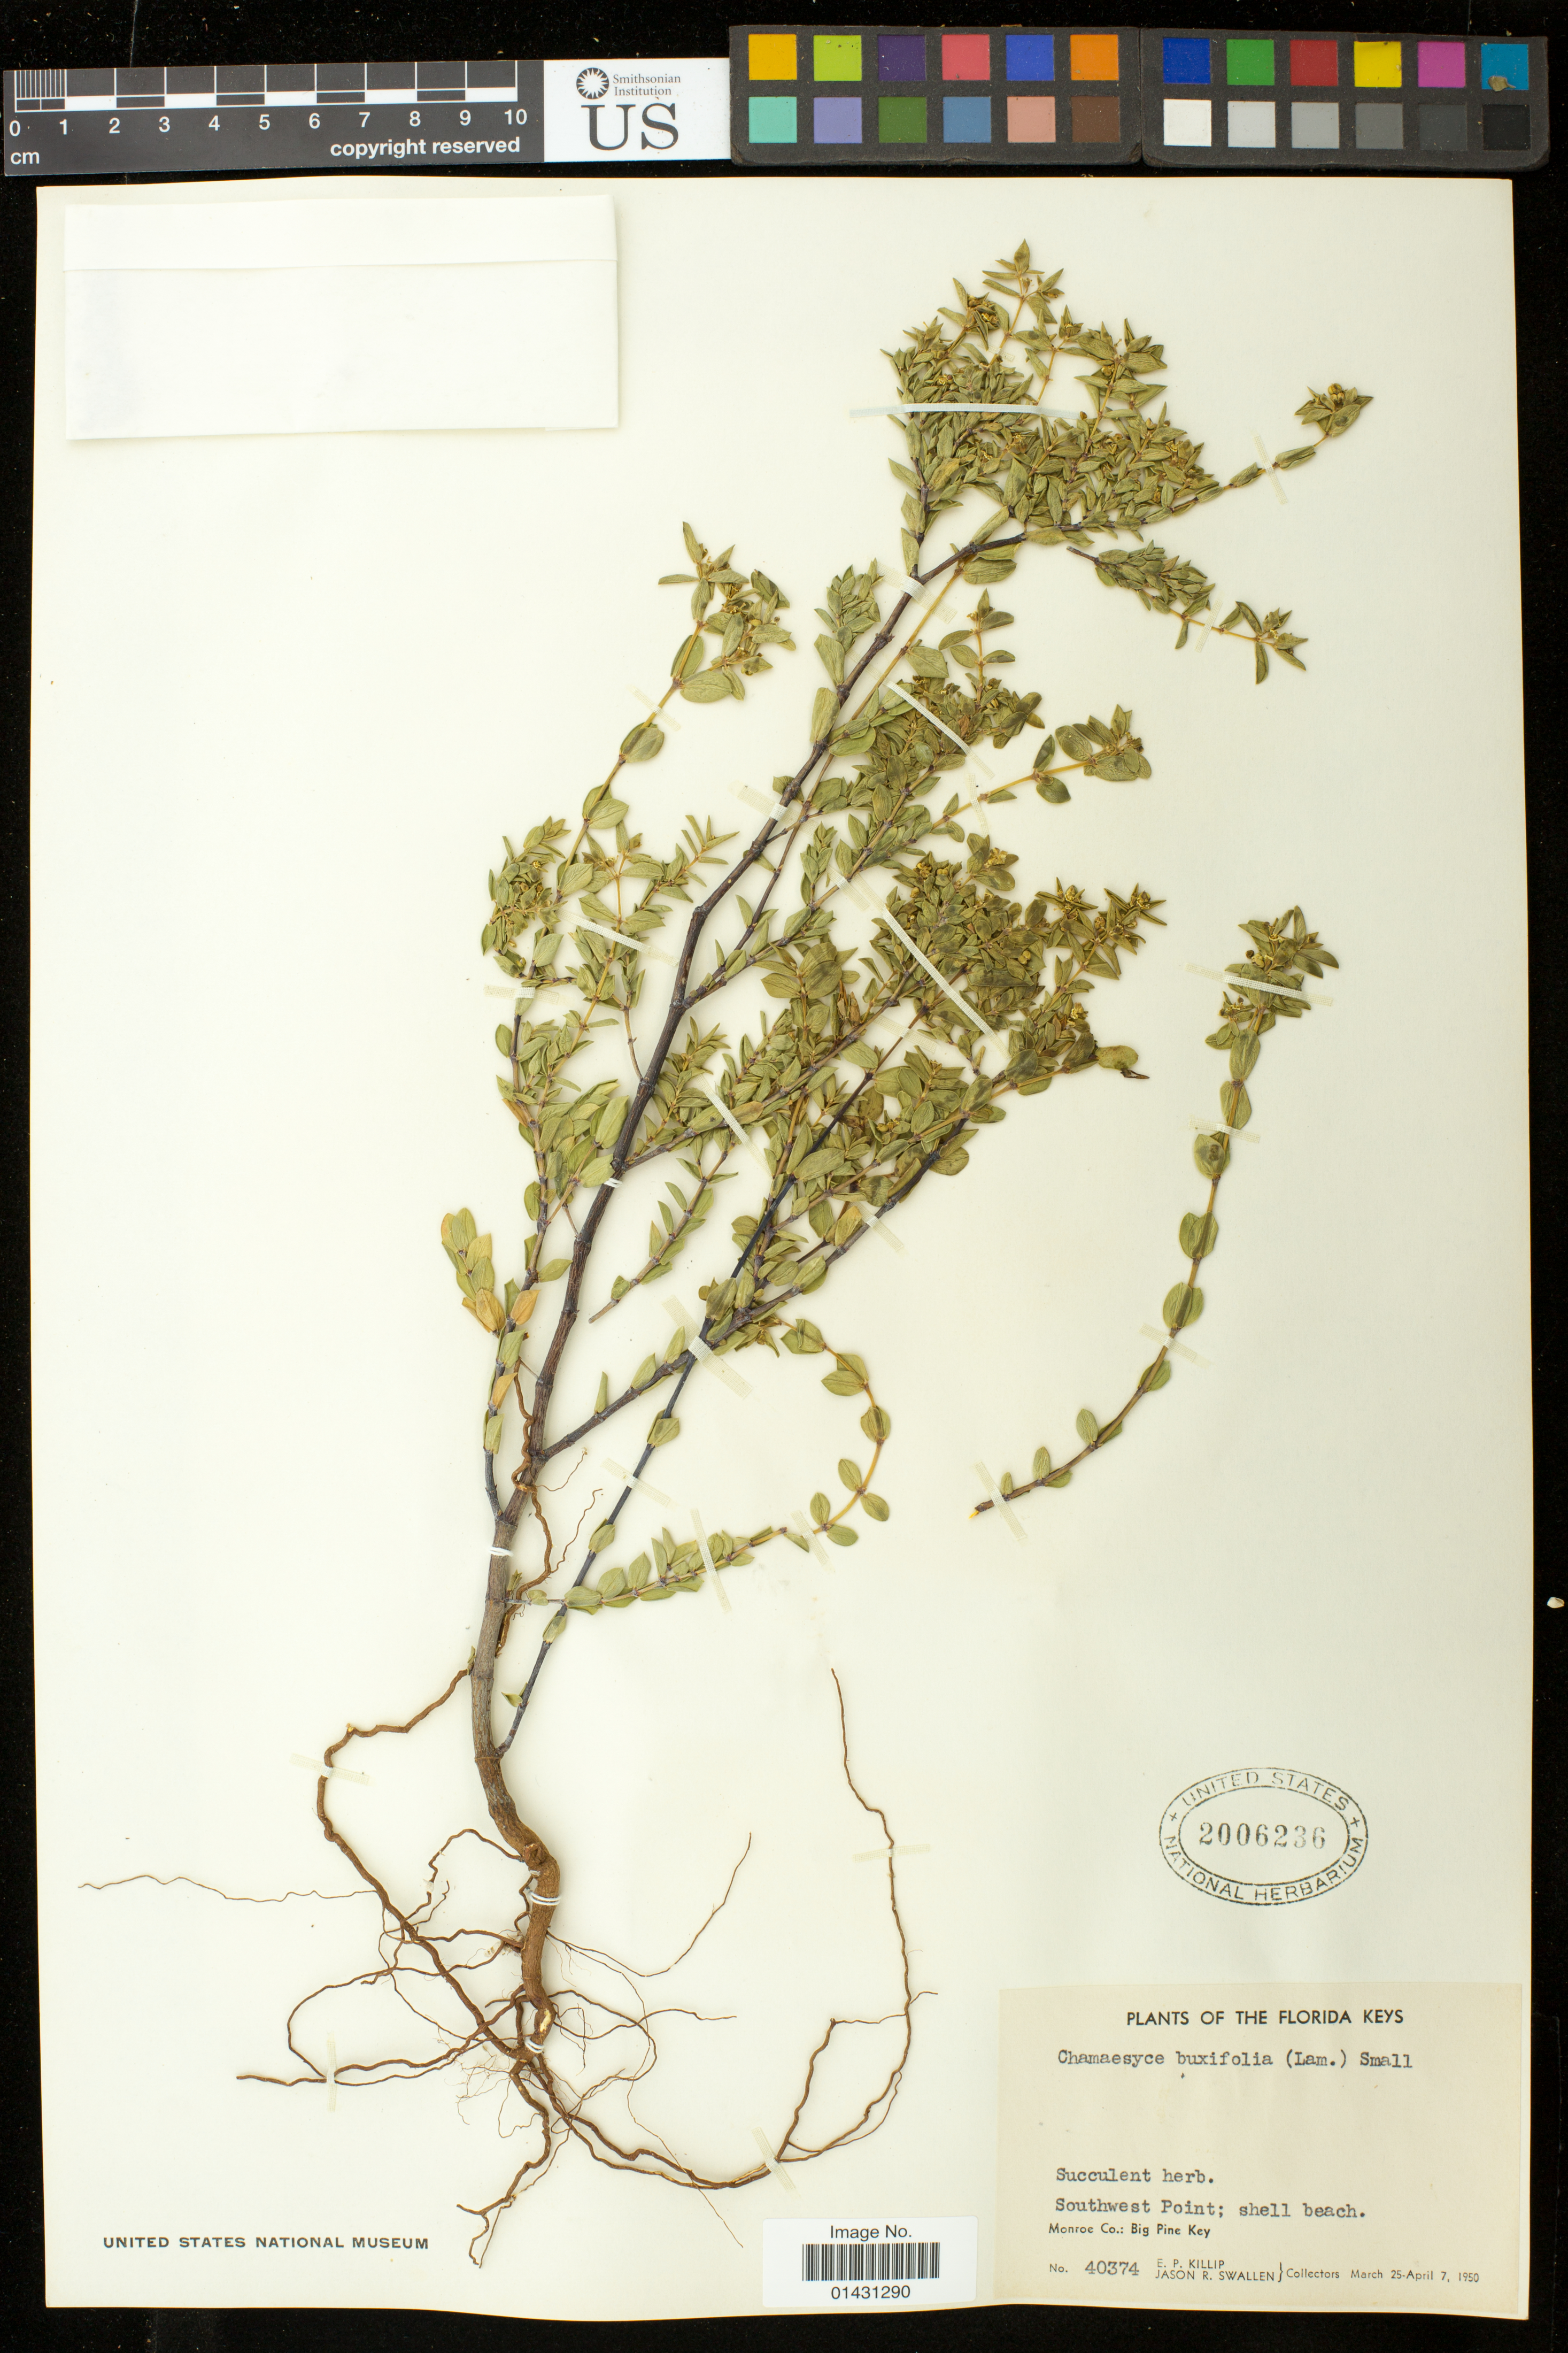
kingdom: Plantae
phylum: Tracheophyta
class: Magnoliopsida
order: Malpighiales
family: Euphorbiaceae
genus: Euphorbia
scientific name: Euphorbia mesembryanthemifolia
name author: Jacq.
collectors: E. P. Killip & J. R. Swallen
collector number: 40374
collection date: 1950-03-25/1950-04-07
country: United States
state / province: Florida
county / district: Monroe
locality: Big Pine Key. Southwest Point.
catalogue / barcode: US 2006236